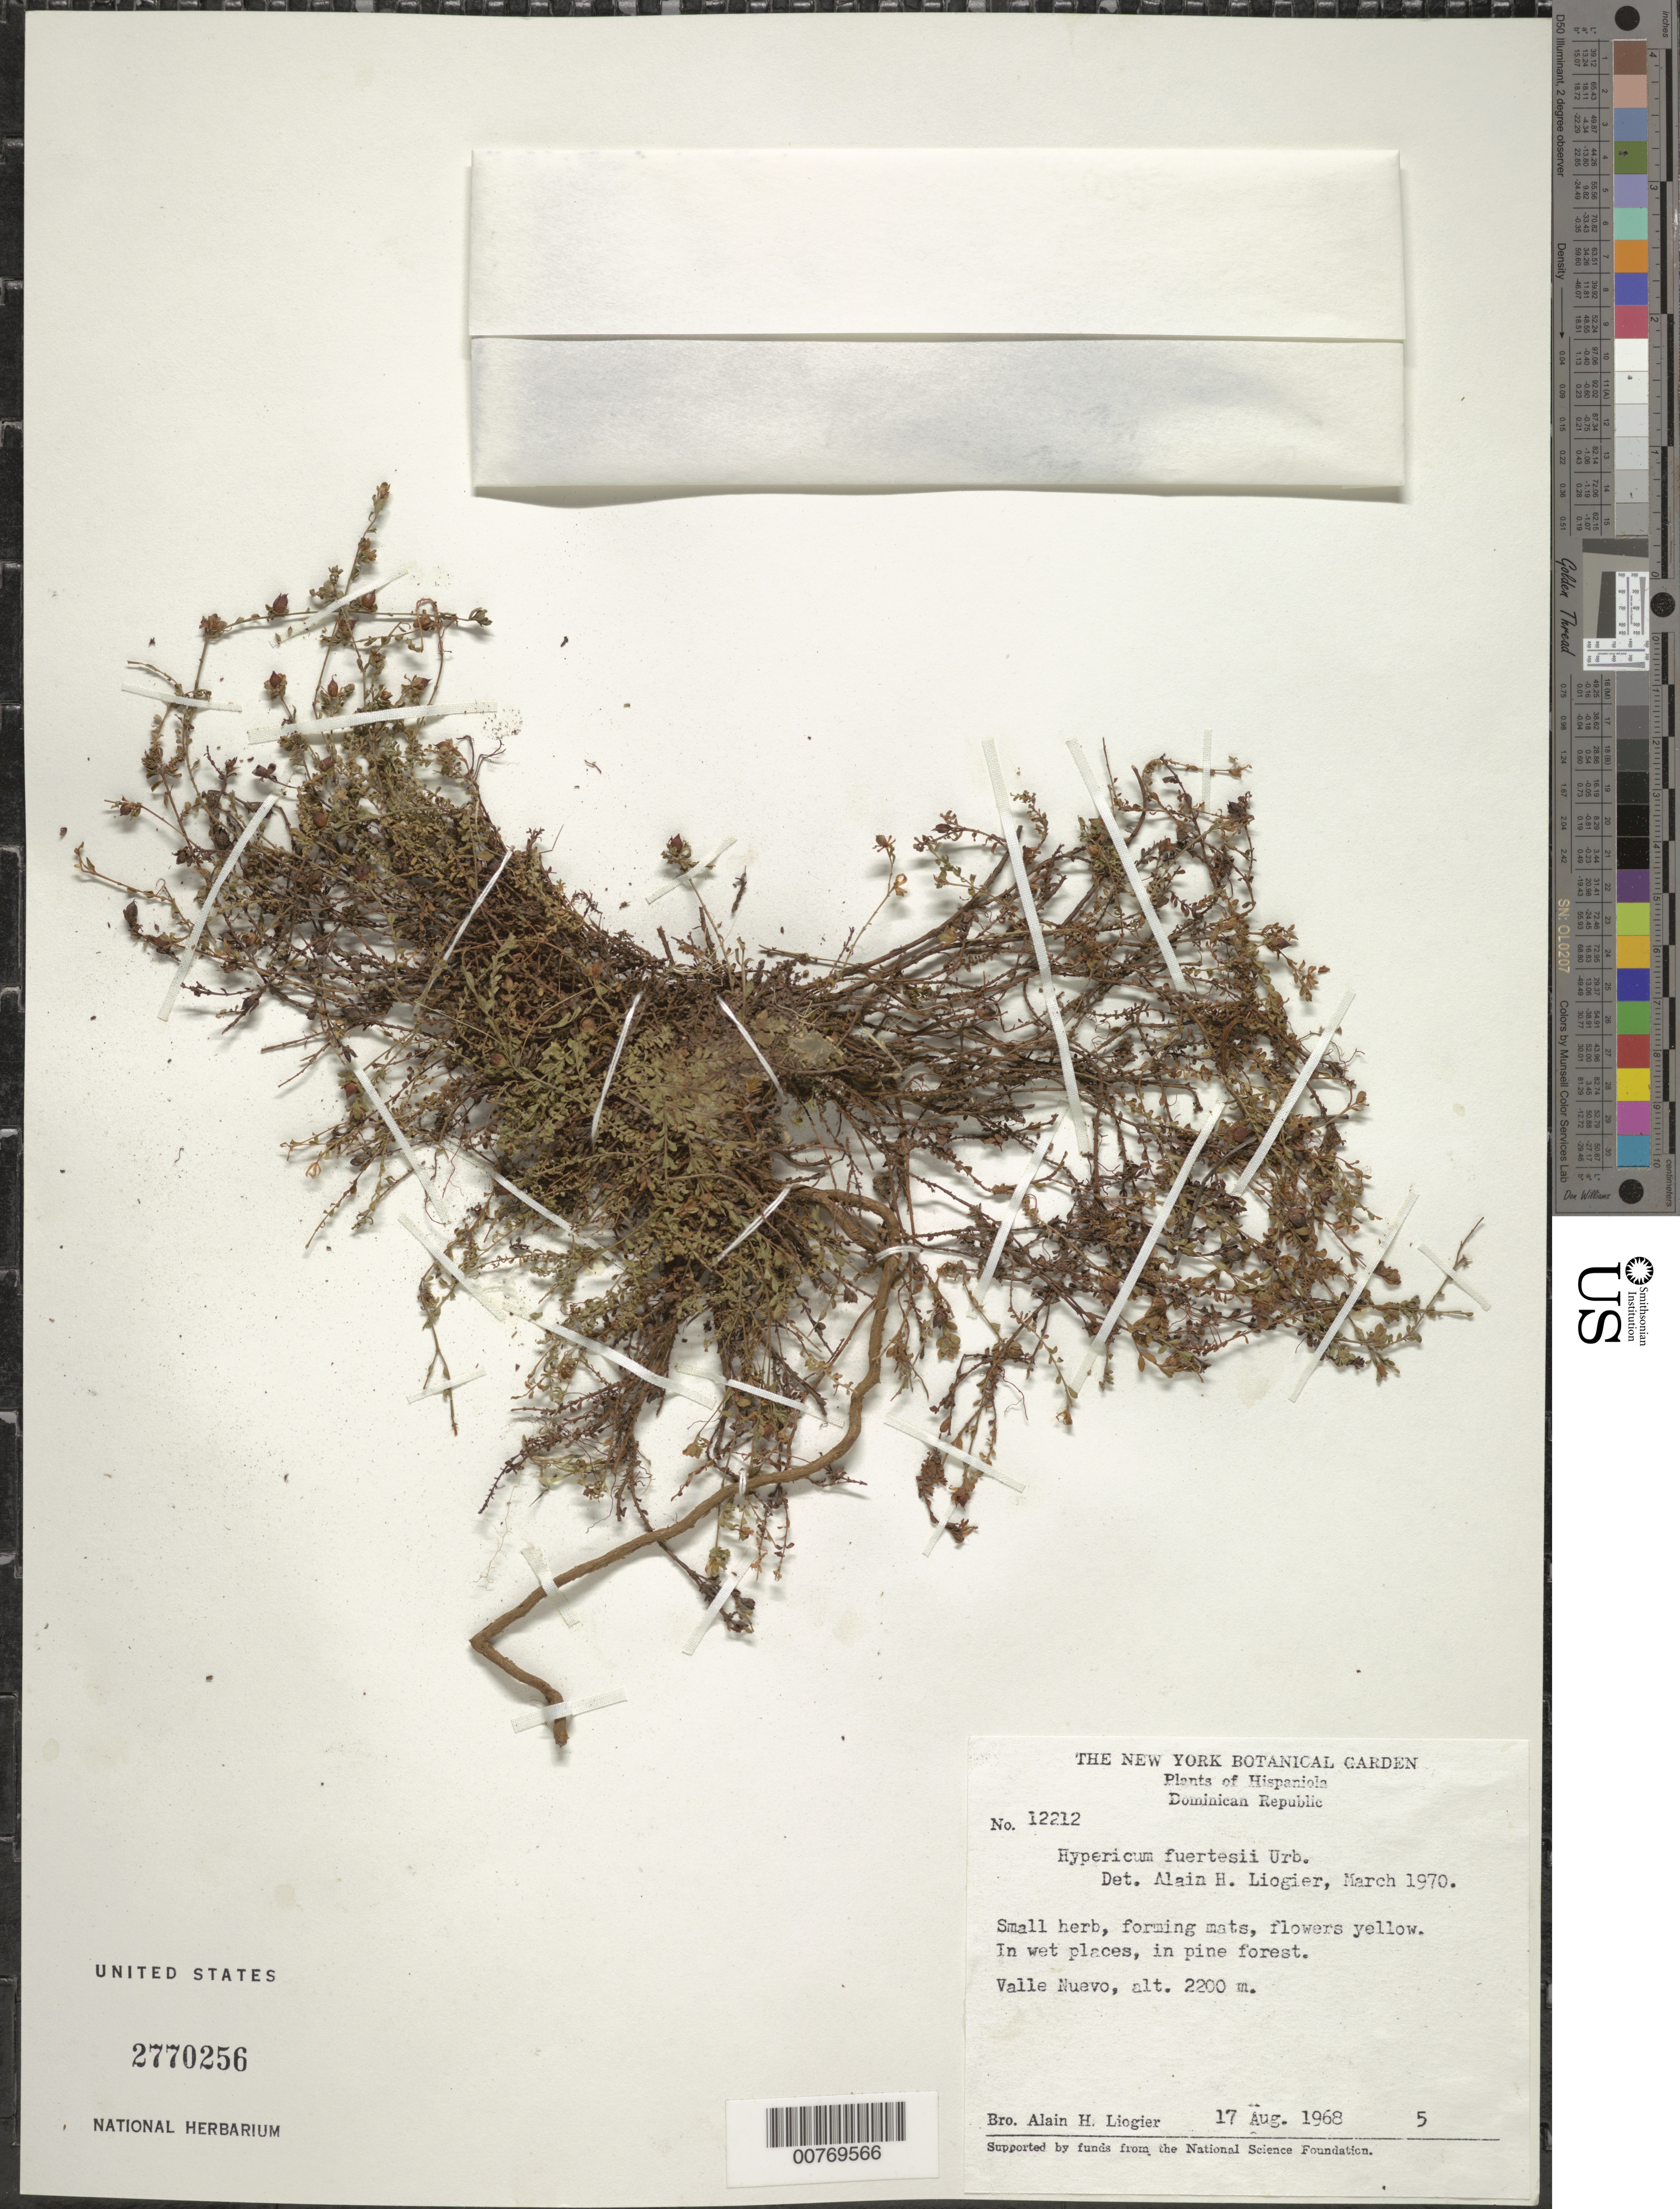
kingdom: Plantae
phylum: Tracheophyta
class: Magnoliopsida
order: Malpighiales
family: Hypericaceae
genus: Hypericum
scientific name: Hypericum fuertesii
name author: Urb.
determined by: Liogier, Alain H.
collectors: A. H. Liogier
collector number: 12212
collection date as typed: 17 Aug 1968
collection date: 1968-08-17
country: Dominican Republic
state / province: La Vega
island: Hispaniola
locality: Valle Nuevo.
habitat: Wet places, in pine forest.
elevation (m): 2200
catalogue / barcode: US 2770256